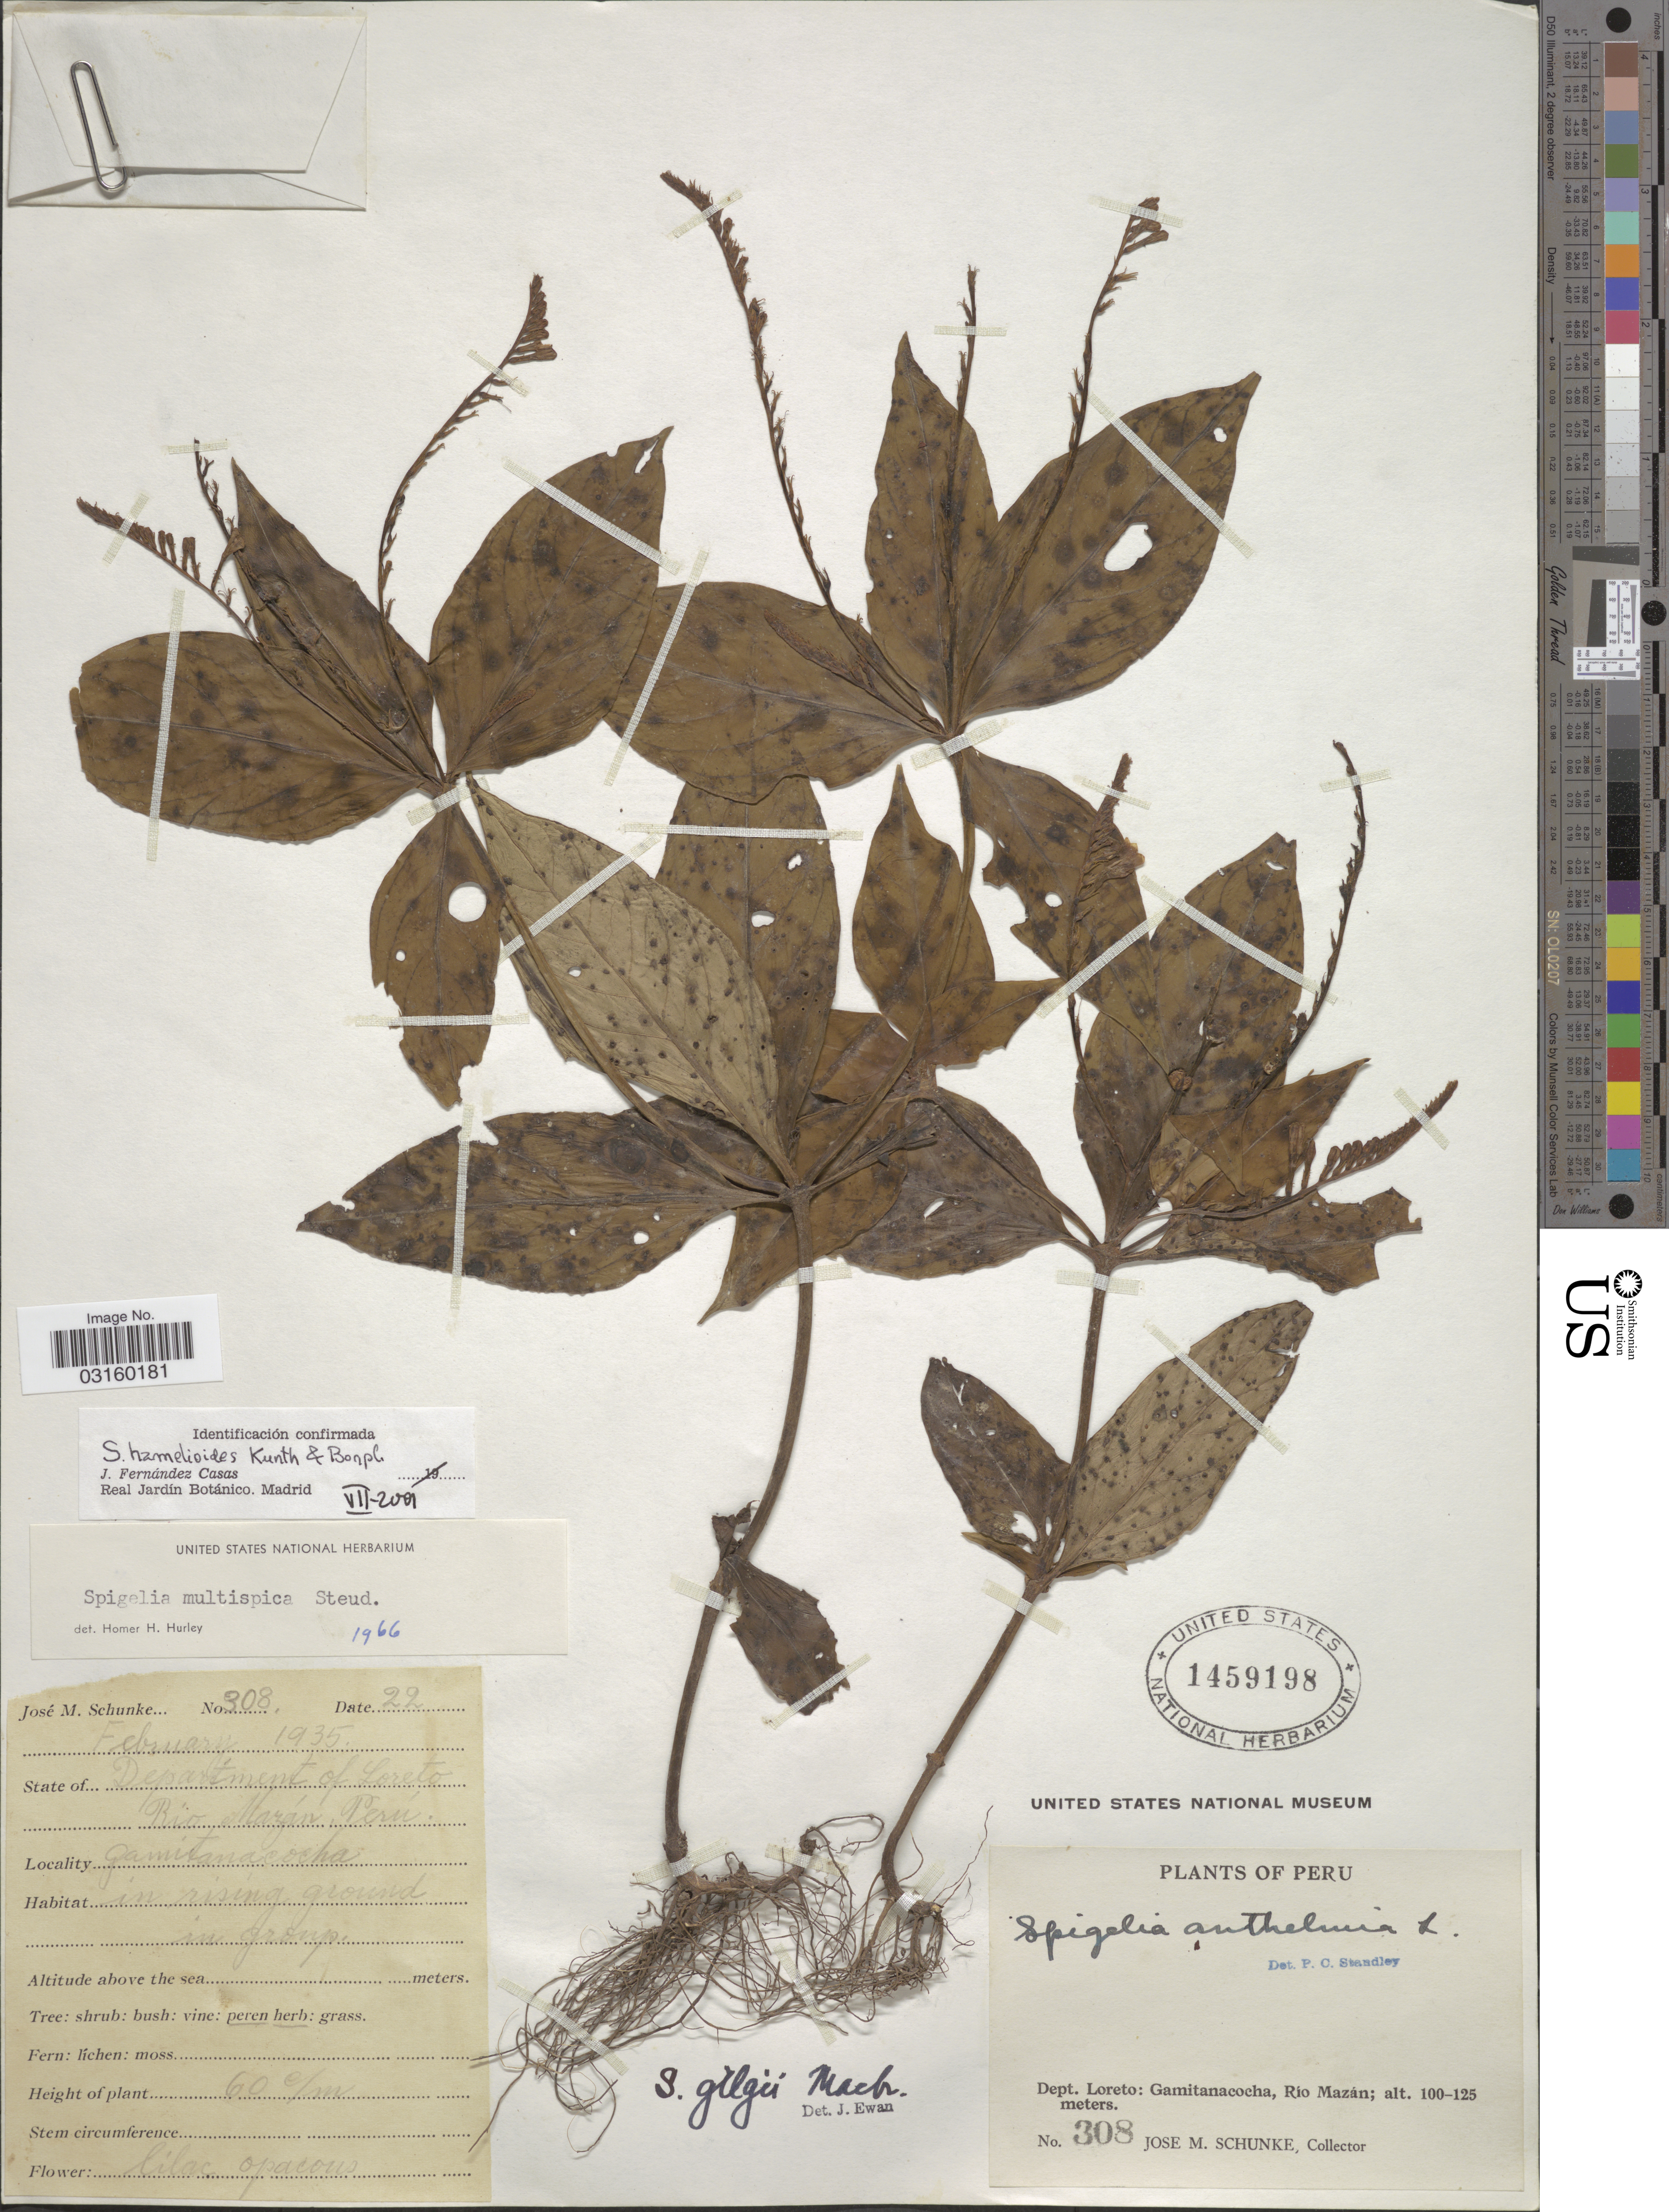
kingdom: Plantae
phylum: Tracheophyta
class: Magnoliopsida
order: Gentianales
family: Loganiaceae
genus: Spigelia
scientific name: Spigelia hamelioides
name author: Kunth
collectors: J. M. Schunke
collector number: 308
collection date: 1935-02-22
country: Peru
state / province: Loreto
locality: Dept. Loreto: Gamitanacocha, Rio Mazán.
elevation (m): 100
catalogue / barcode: US 1459198